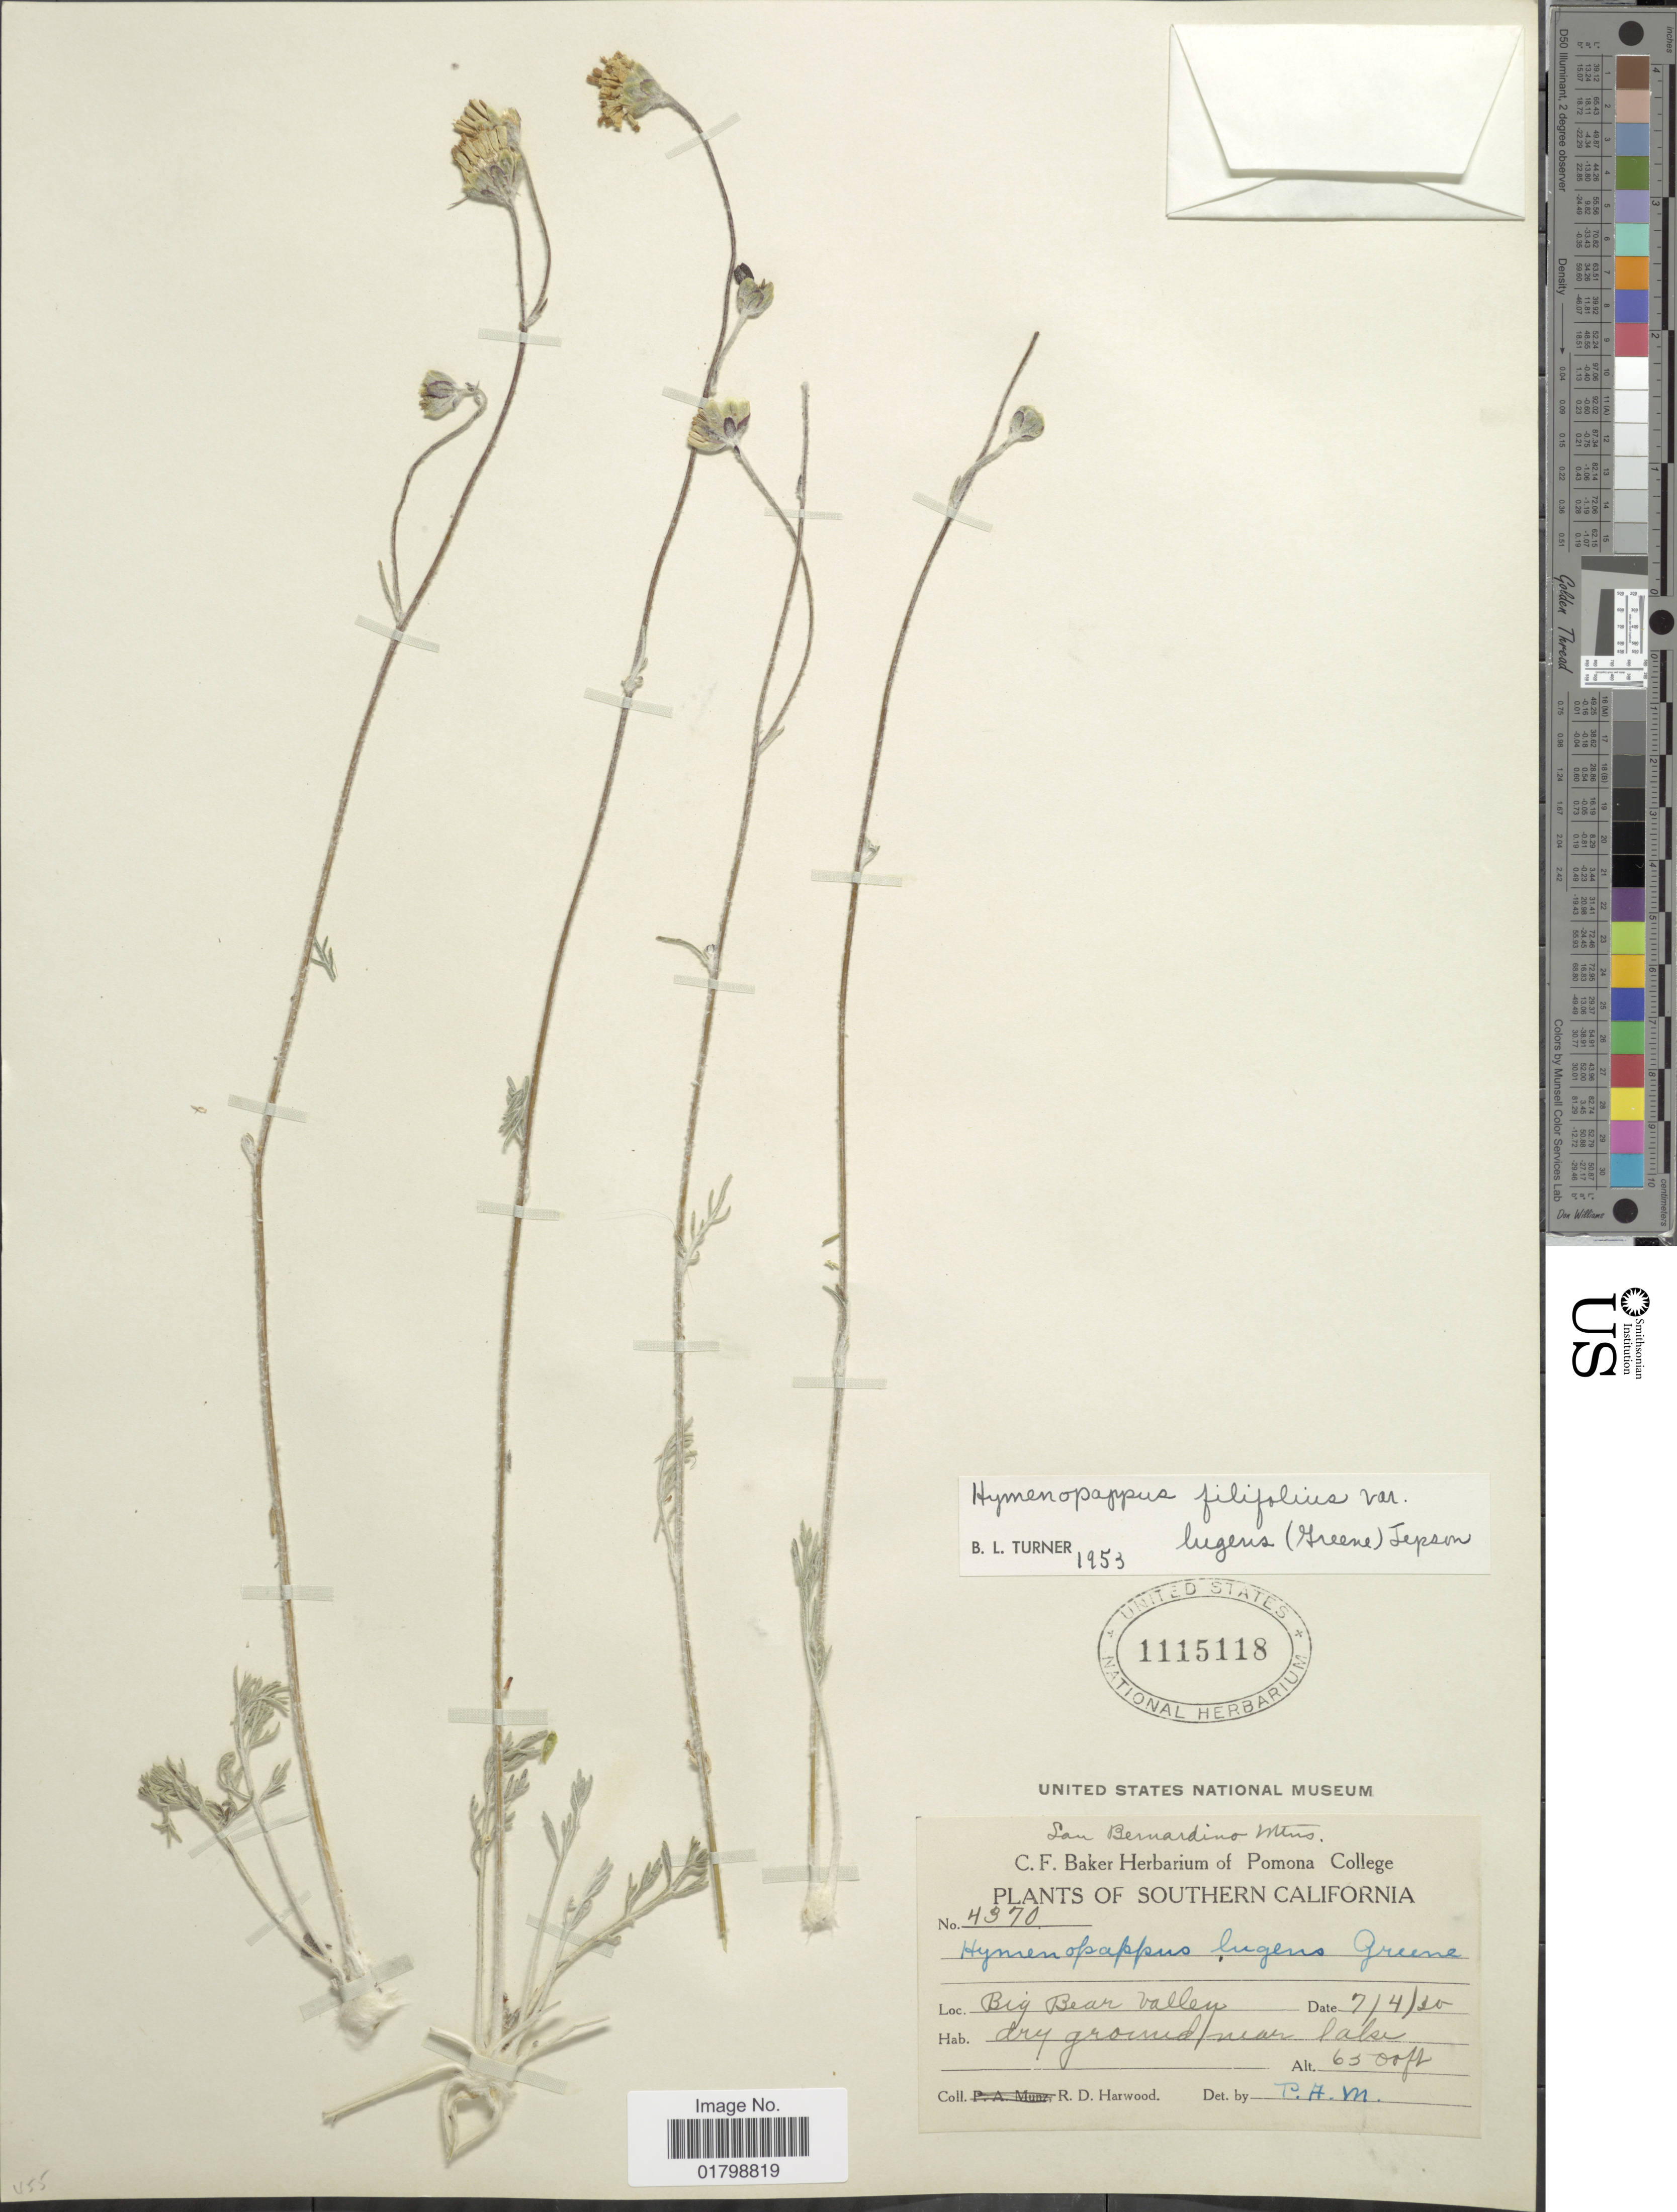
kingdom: Plantae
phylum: Tracheophyta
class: Magnoliopsida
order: Asterales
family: Asteraceae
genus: Hymenopappus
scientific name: Hymenopappus filifolius var. lugens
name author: (Greene) Jeps.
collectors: R. Harwood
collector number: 4370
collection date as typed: Transcribed d/m/y: 4/7/30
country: United States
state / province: California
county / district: San Bernardino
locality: Southern Caliornia, Big Bear Valley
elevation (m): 1920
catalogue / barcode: US 1115118